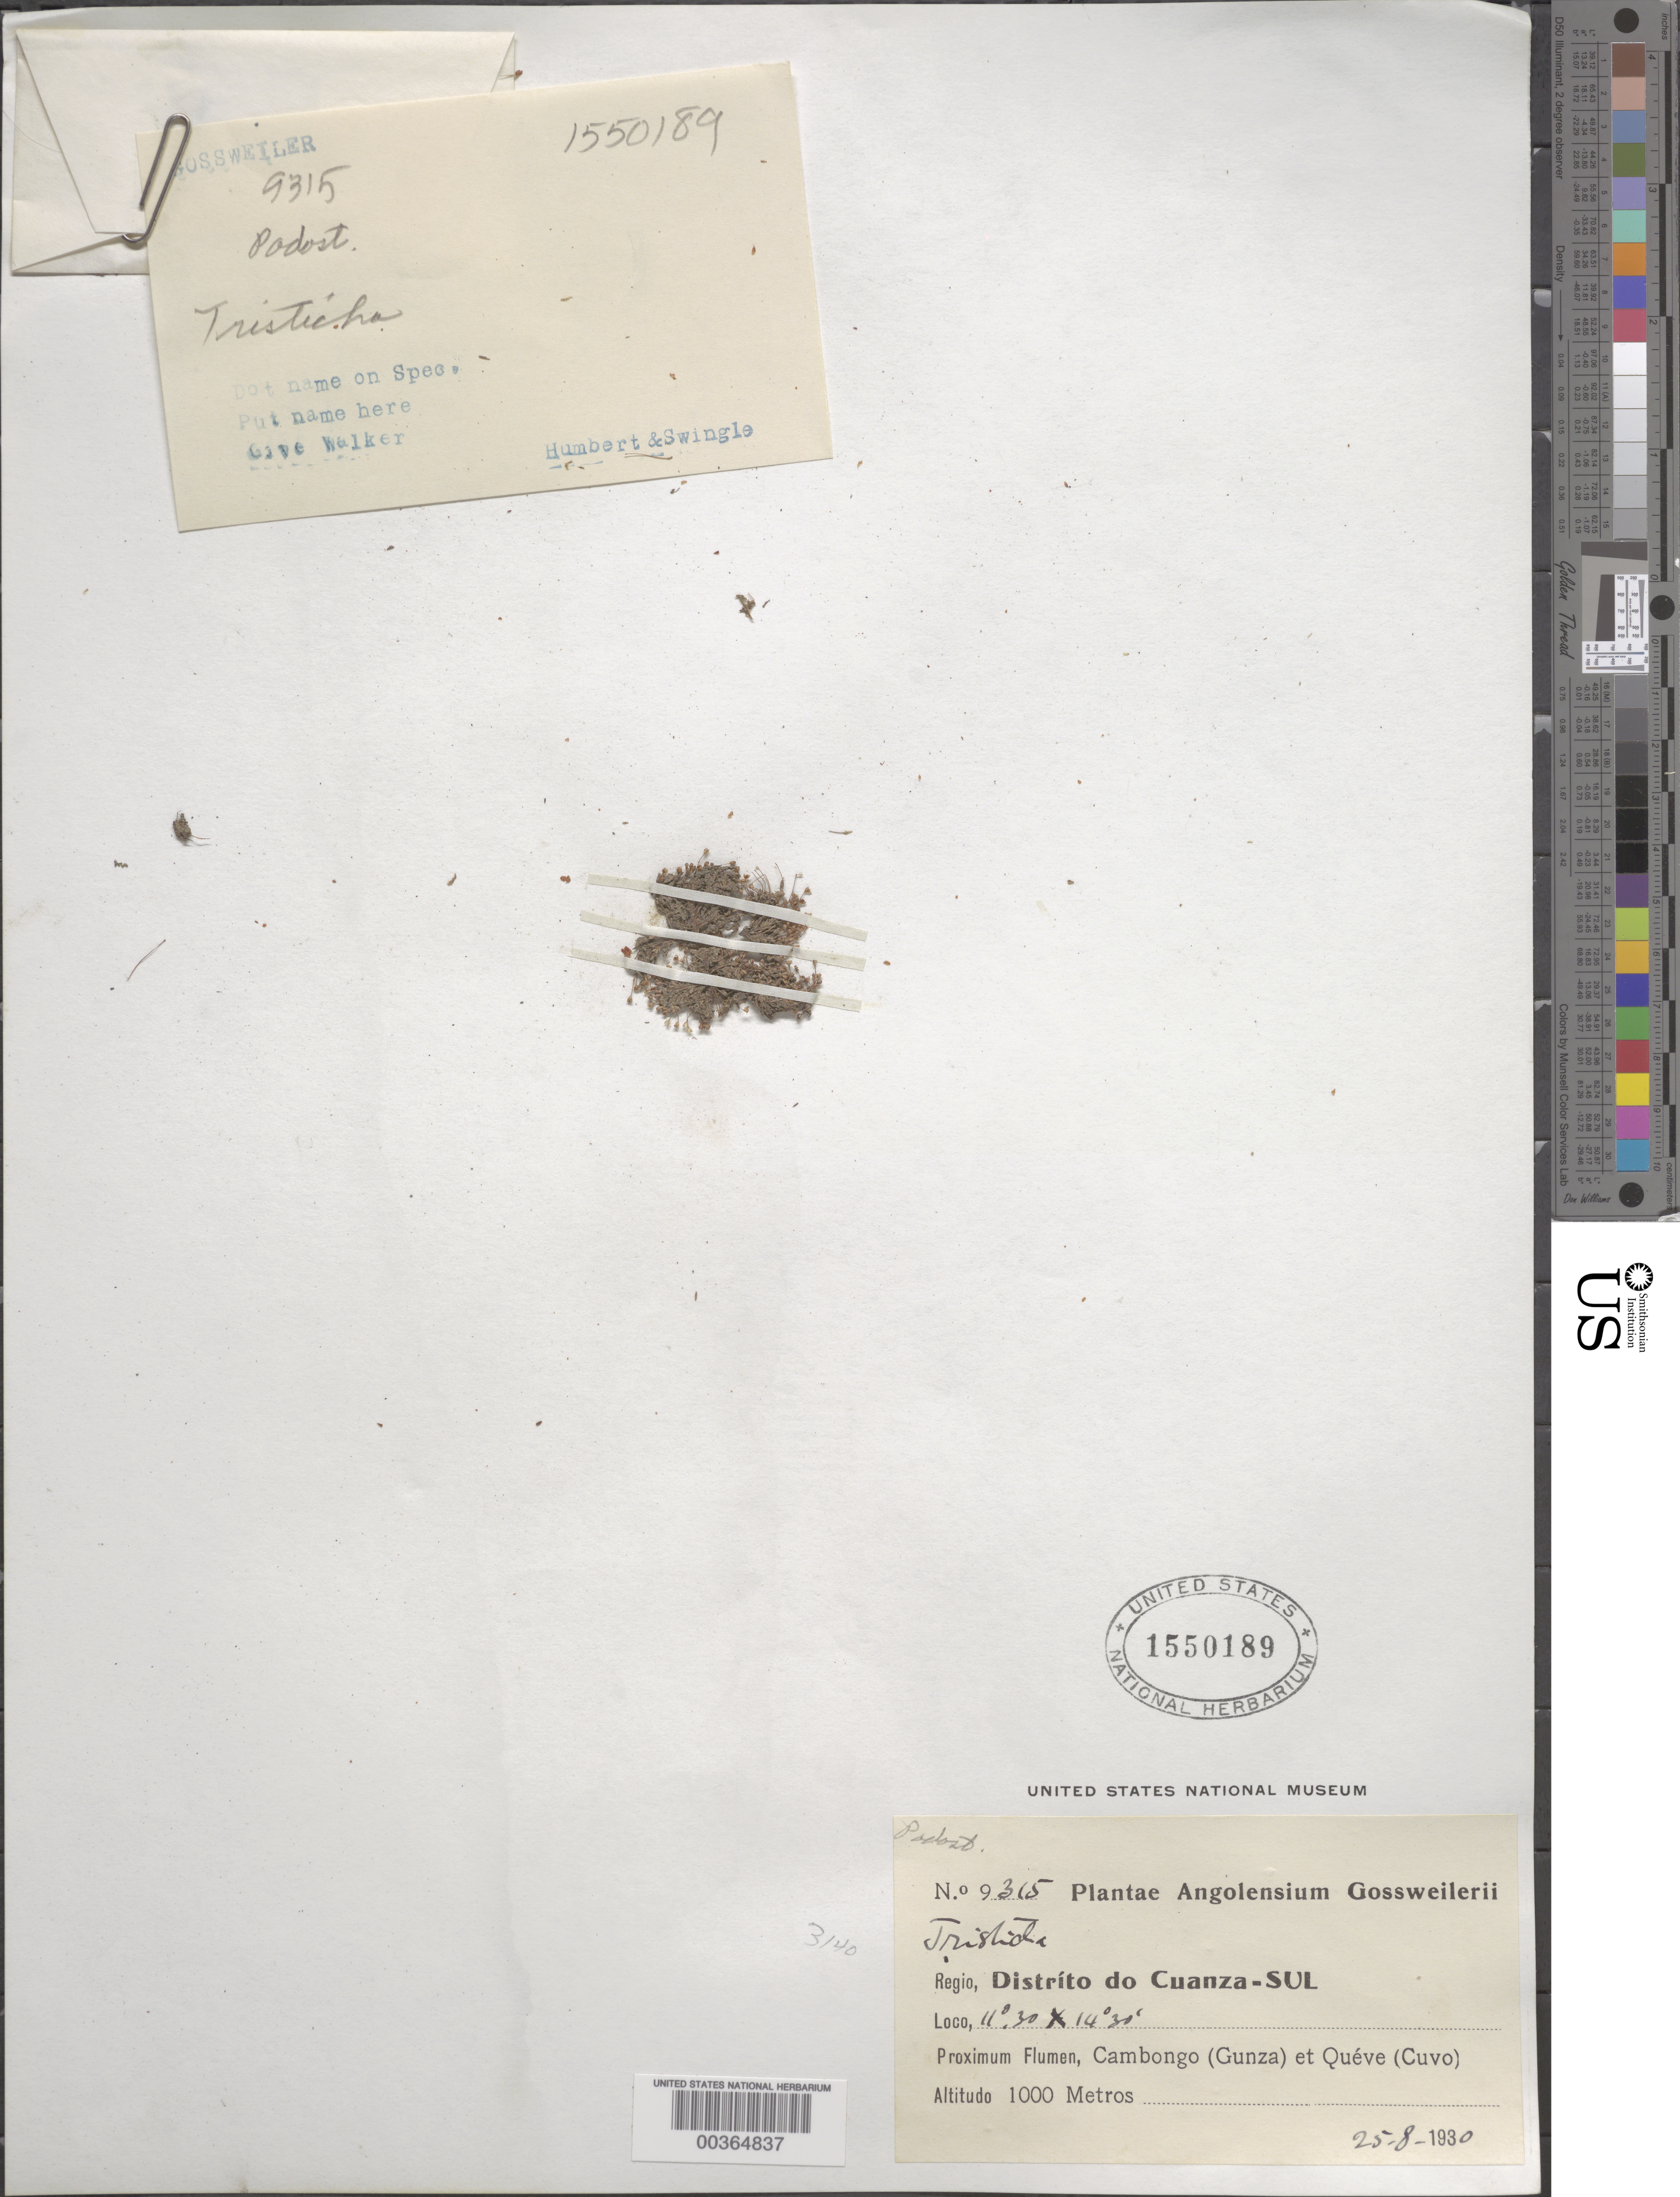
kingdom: Plantae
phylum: Tracheophyta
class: Magnoliopsida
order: Malpighiales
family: Podostemaceae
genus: Tristicha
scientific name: Tristicha sp.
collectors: J. Gossweiler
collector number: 9315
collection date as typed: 25 Aug 1930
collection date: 1930-08-25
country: Angola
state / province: Cuanza Sul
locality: Cambongo (Gunza) et queve (Cuvo)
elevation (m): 1000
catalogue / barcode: US 1550189